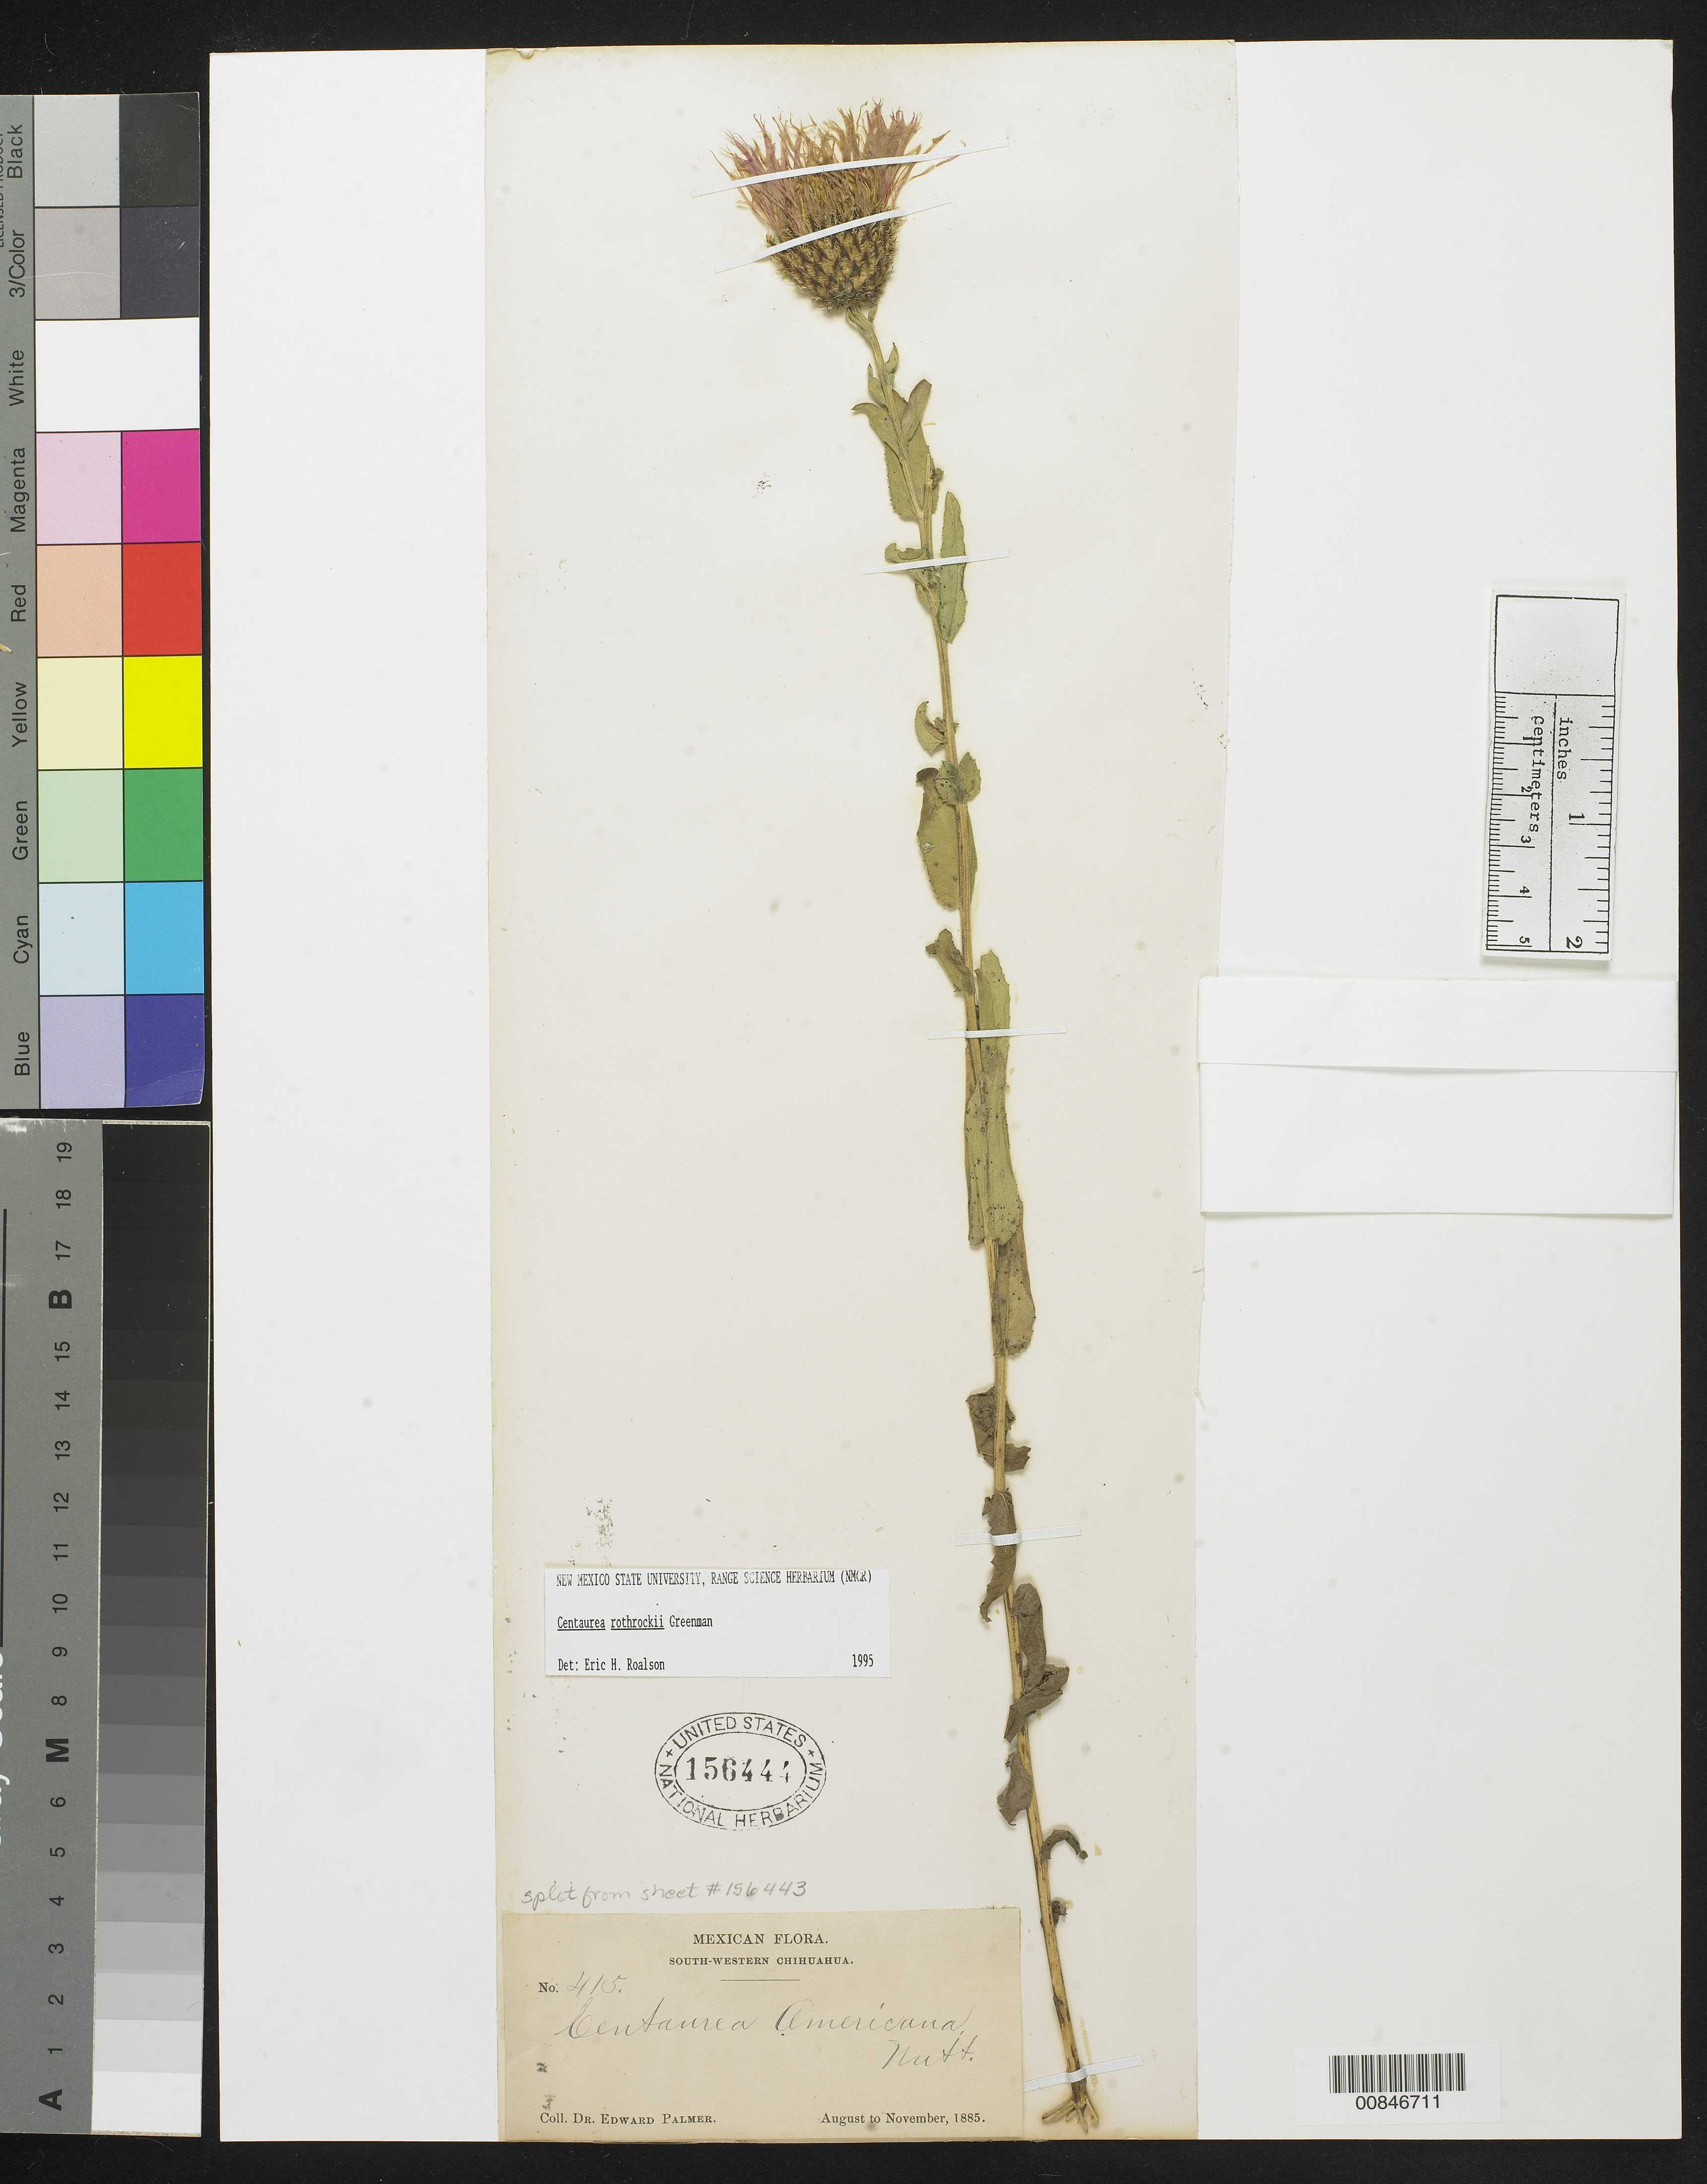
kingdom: Plantae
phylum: Tracheophyta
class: Magnoliopsida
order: Asterales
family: Asteraceae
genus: Plectocephalus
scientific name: Plectocephalus rothrockii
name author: (Greenm.) D.J.N. Hind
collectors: E. Palmer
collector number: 415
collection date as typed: Aug 1885 to -- Nov 1885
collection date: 1885-08/1885-11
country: Mexico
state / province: Chihuahua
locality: South-Western Chihuahua.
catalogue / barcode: US 156444